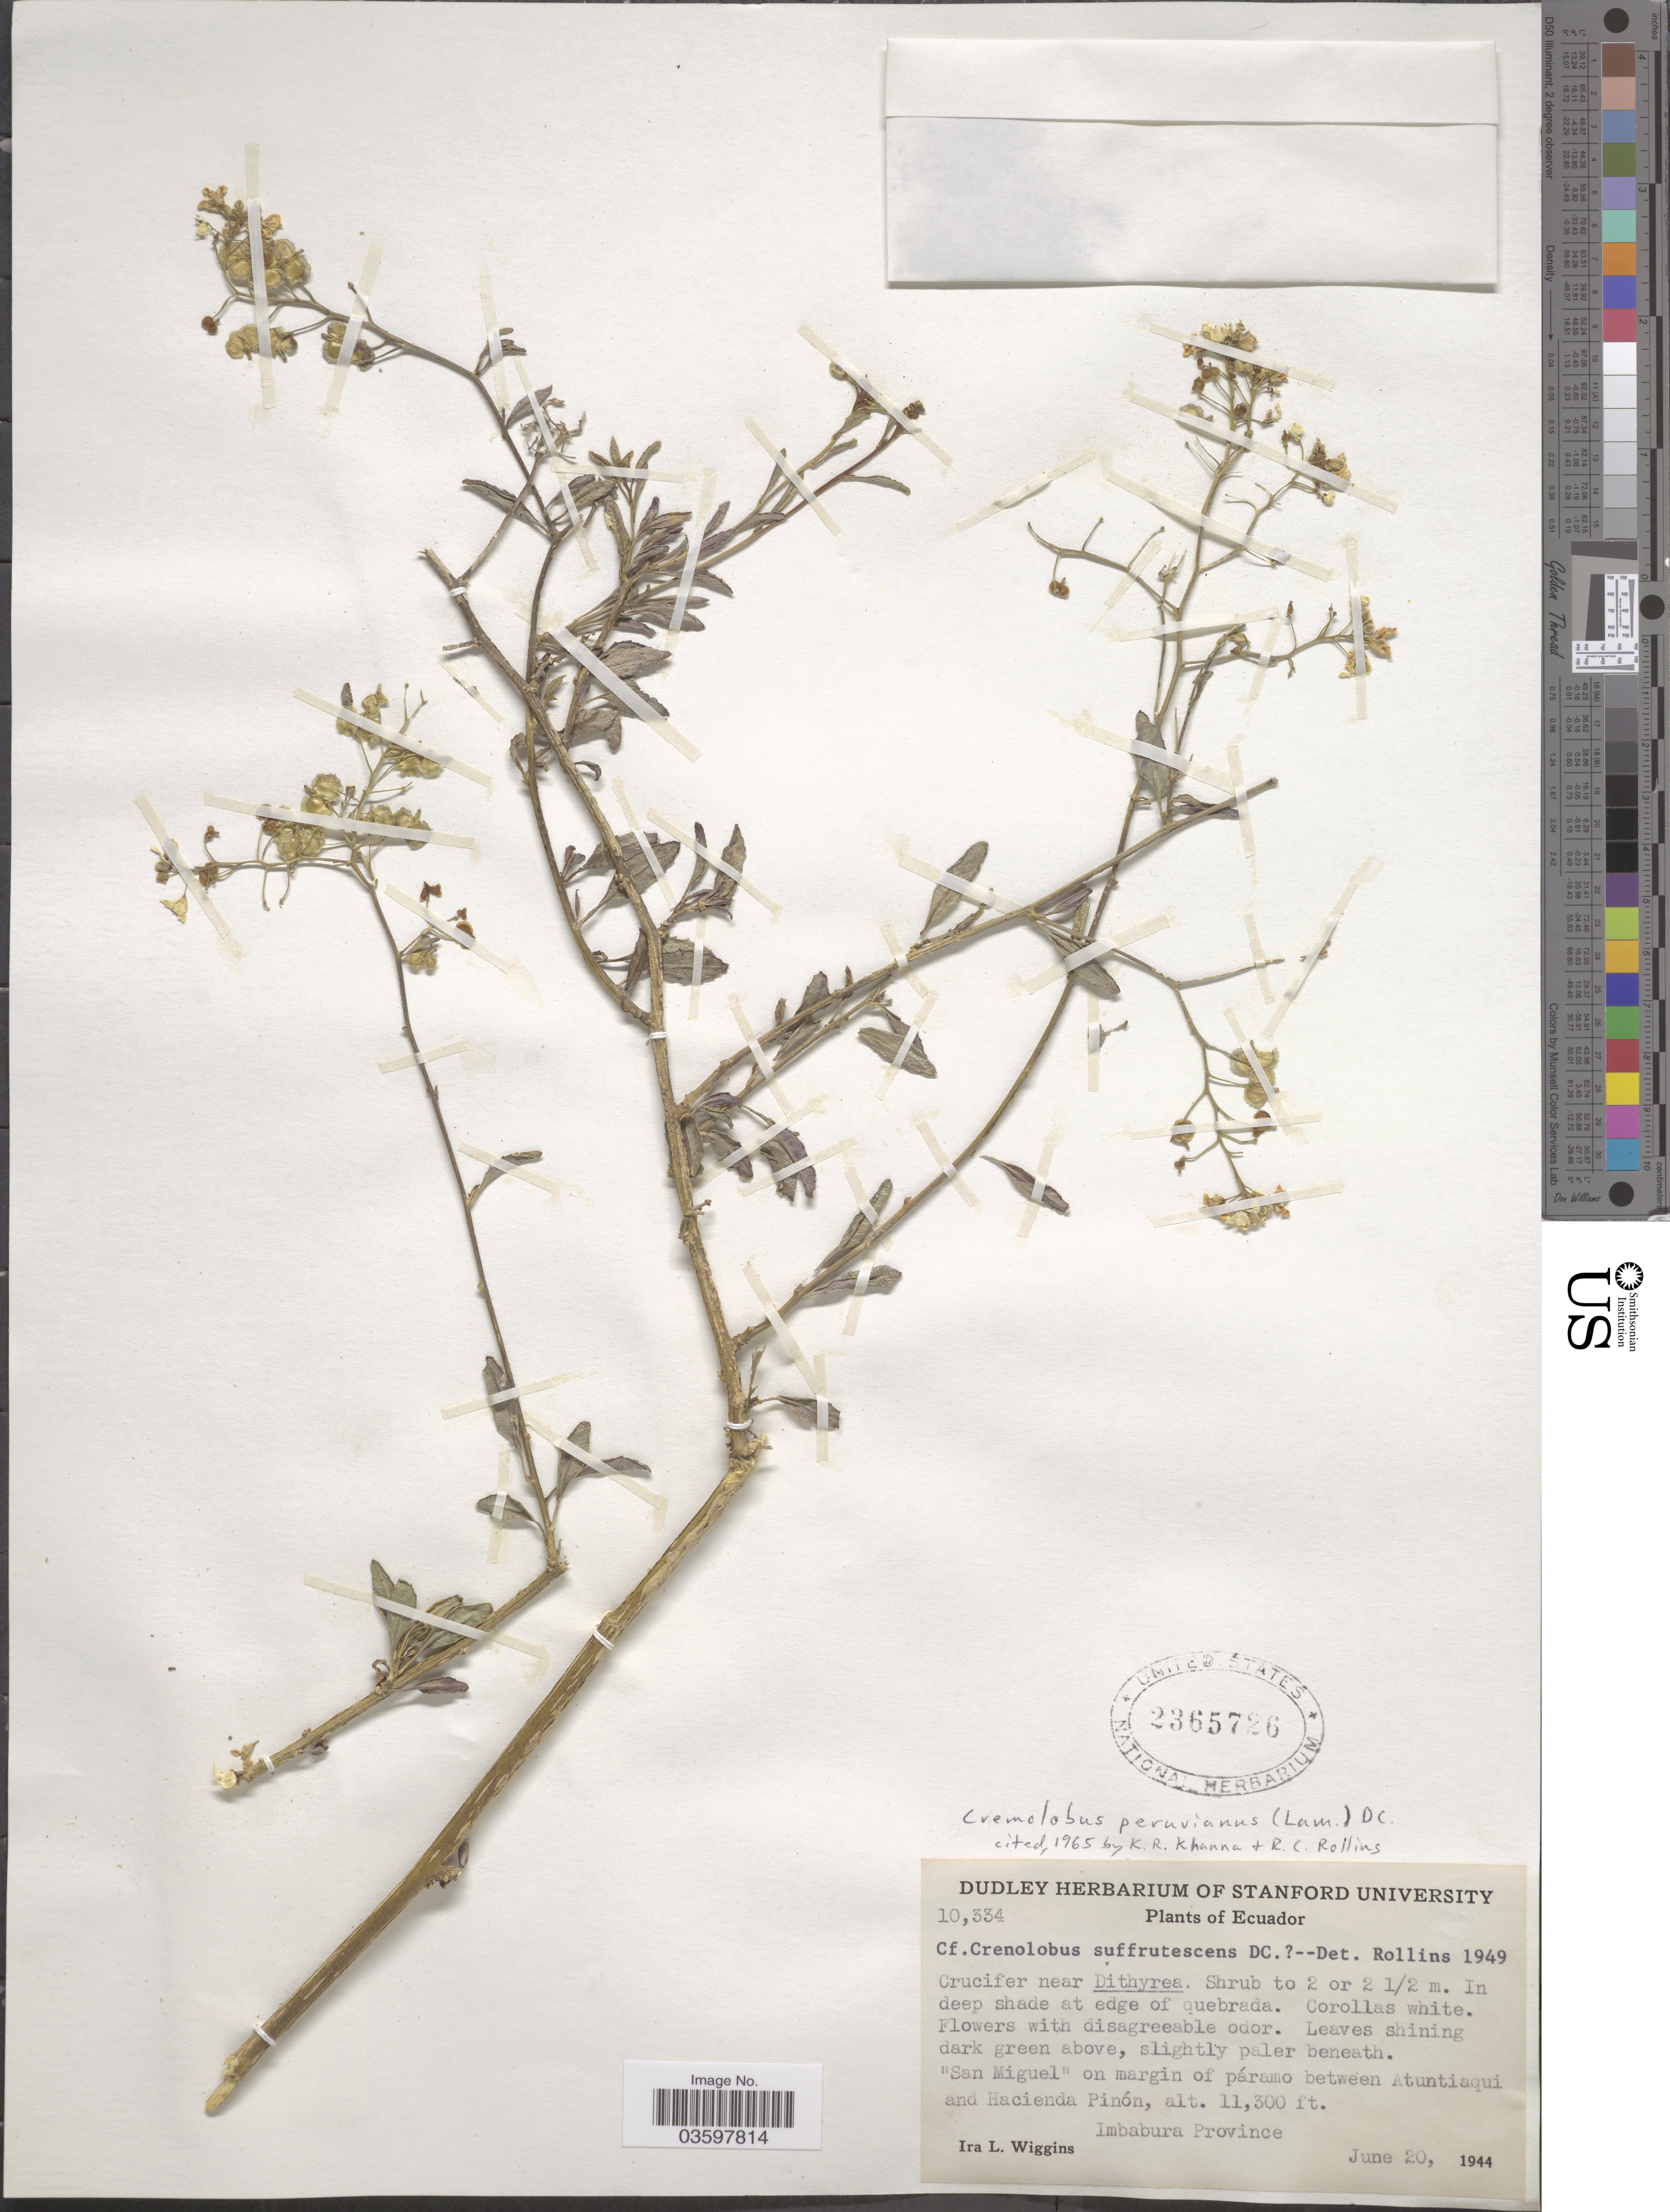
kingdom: Plantae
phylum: Tracheophyta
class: Magnoliopsida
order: Brassicales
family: Brassicaceae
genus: Cremolobus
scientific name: Cremolobus peruvianus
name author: (Lam.) DC.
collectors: I. L. Wiggins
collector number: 10334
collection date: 1944-06-20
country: Ecuador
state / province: Imbabura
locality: San Miguel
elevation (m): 3444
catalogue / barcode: US 2365726